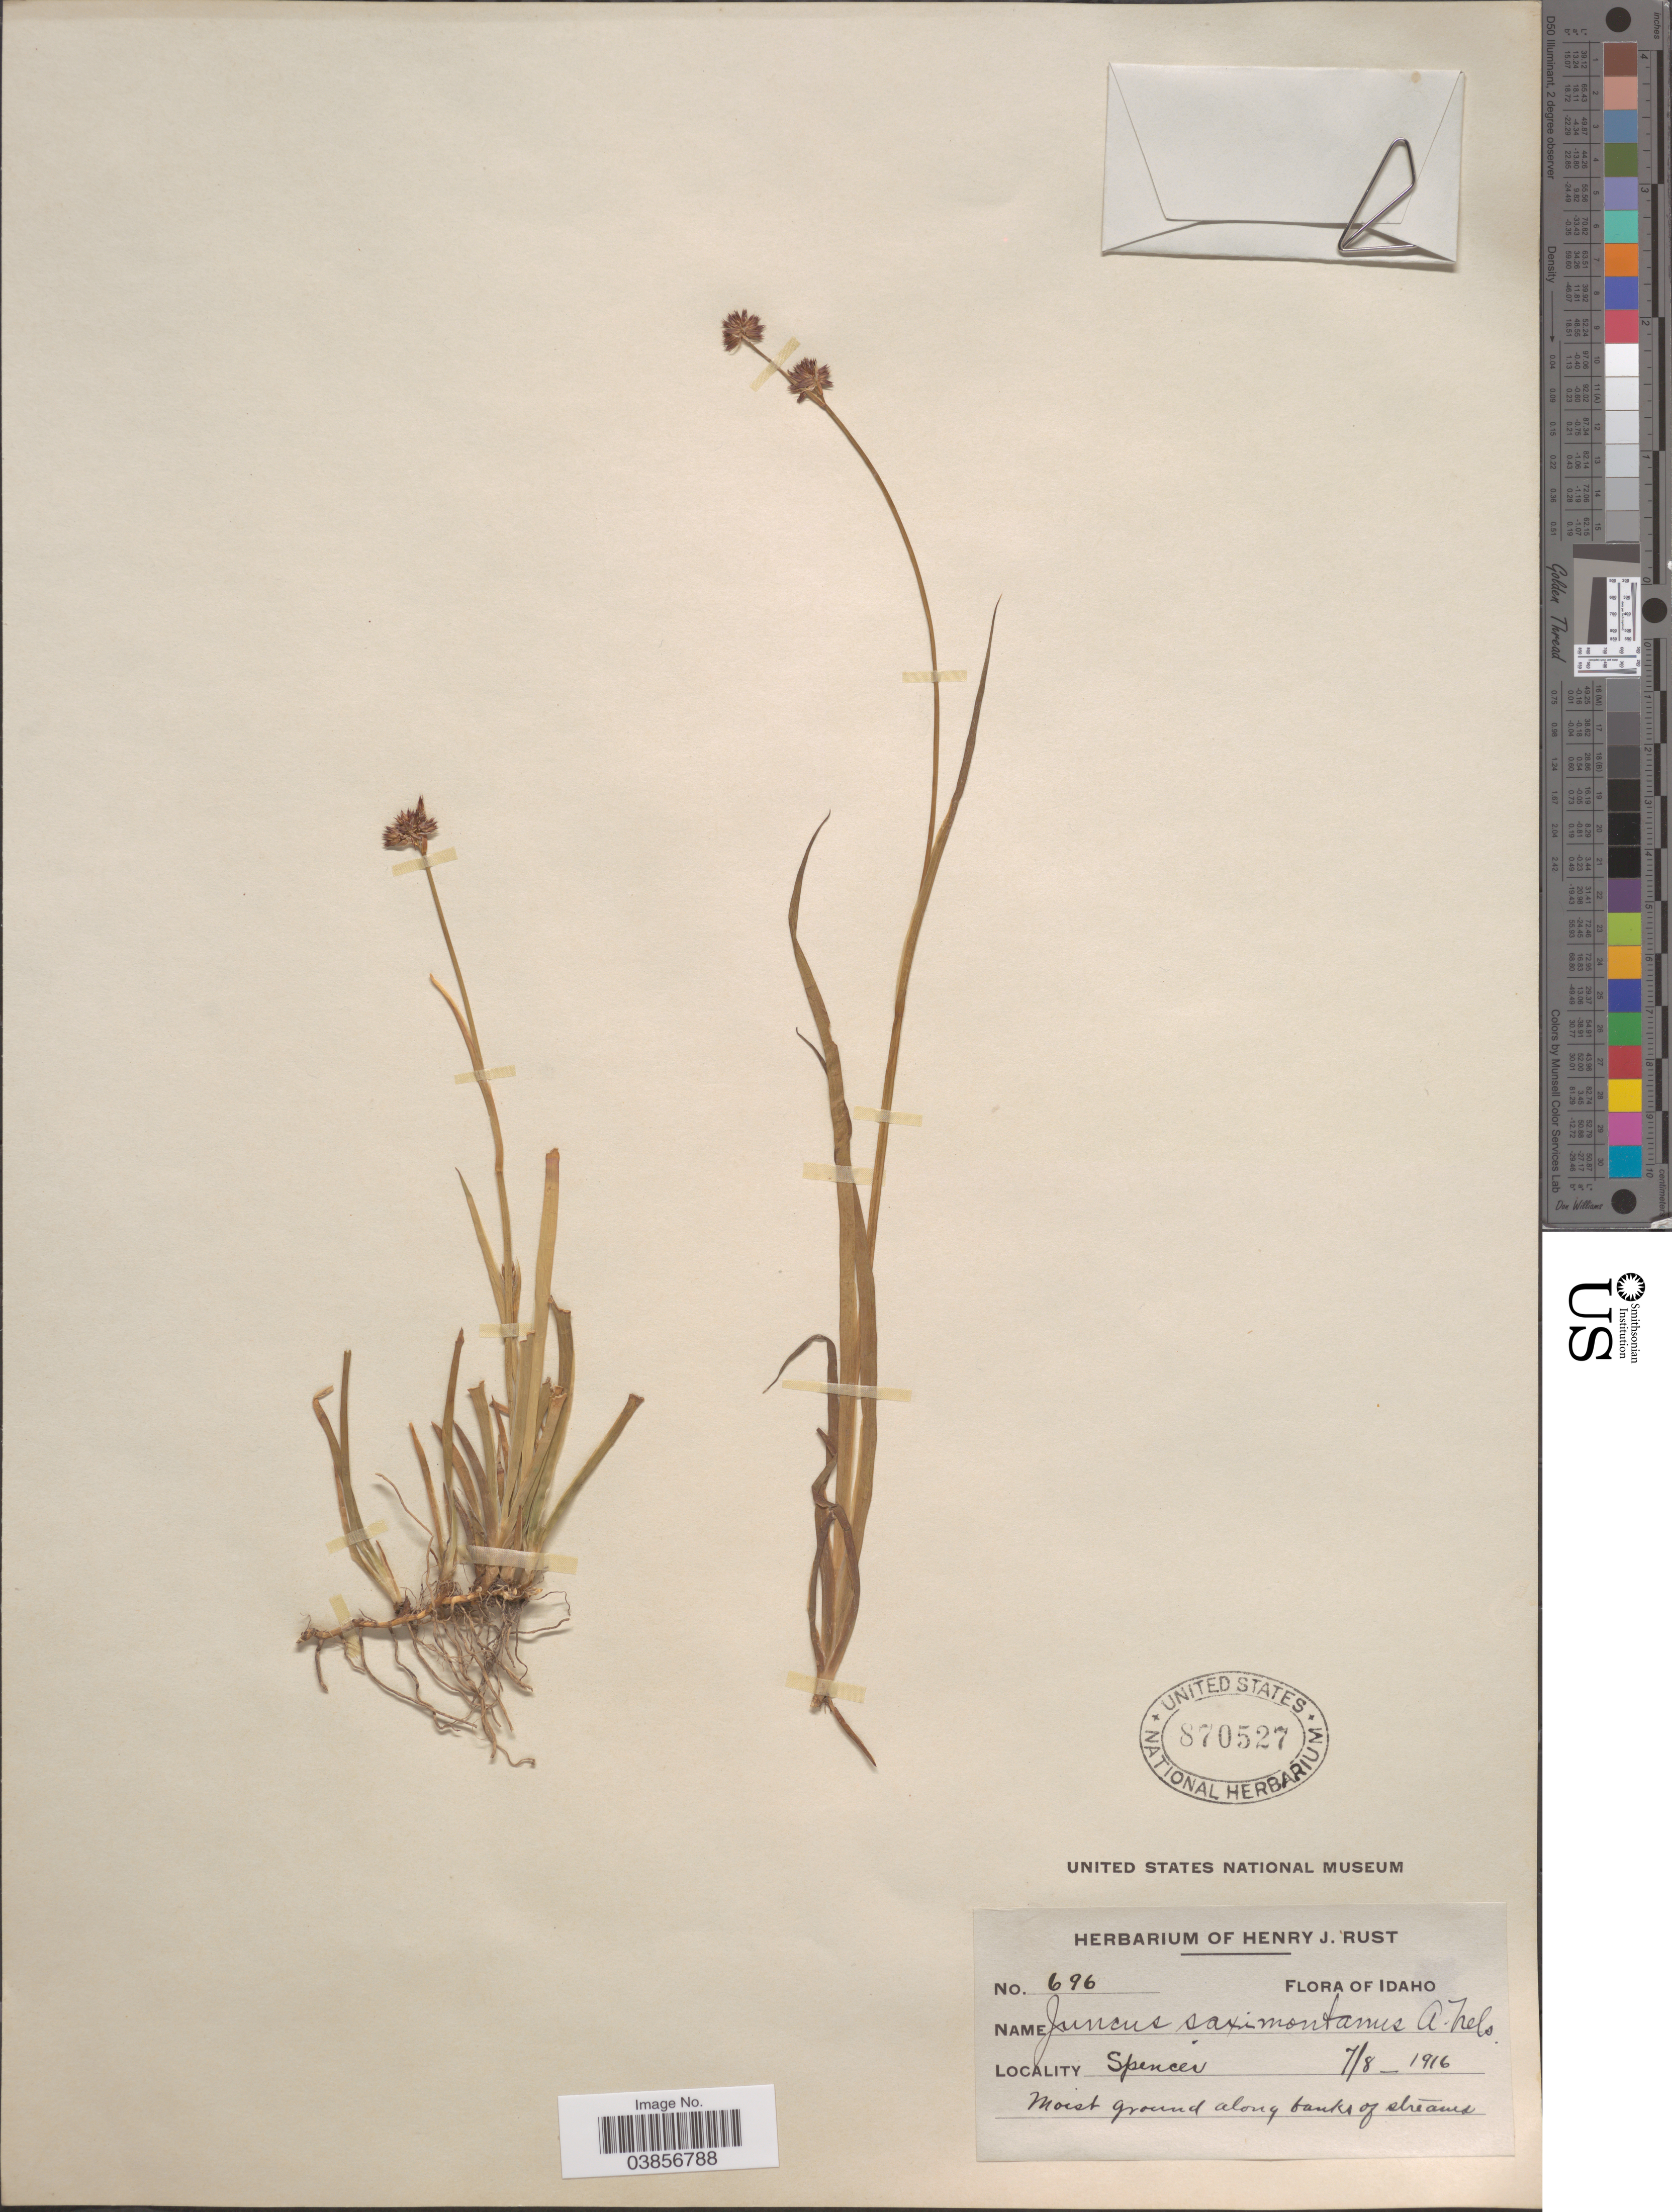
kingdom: Plantae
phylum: Tracheophyta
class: Liliopsida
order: Poales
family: Juncaceae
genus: Juncus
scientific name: Juncus saximontanus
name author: A. Nelson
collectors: ex herb. Henry J. Rust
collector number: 696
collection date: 1916-07-08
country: United States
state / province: Idaho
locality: Spencer.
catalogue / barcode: US 870527